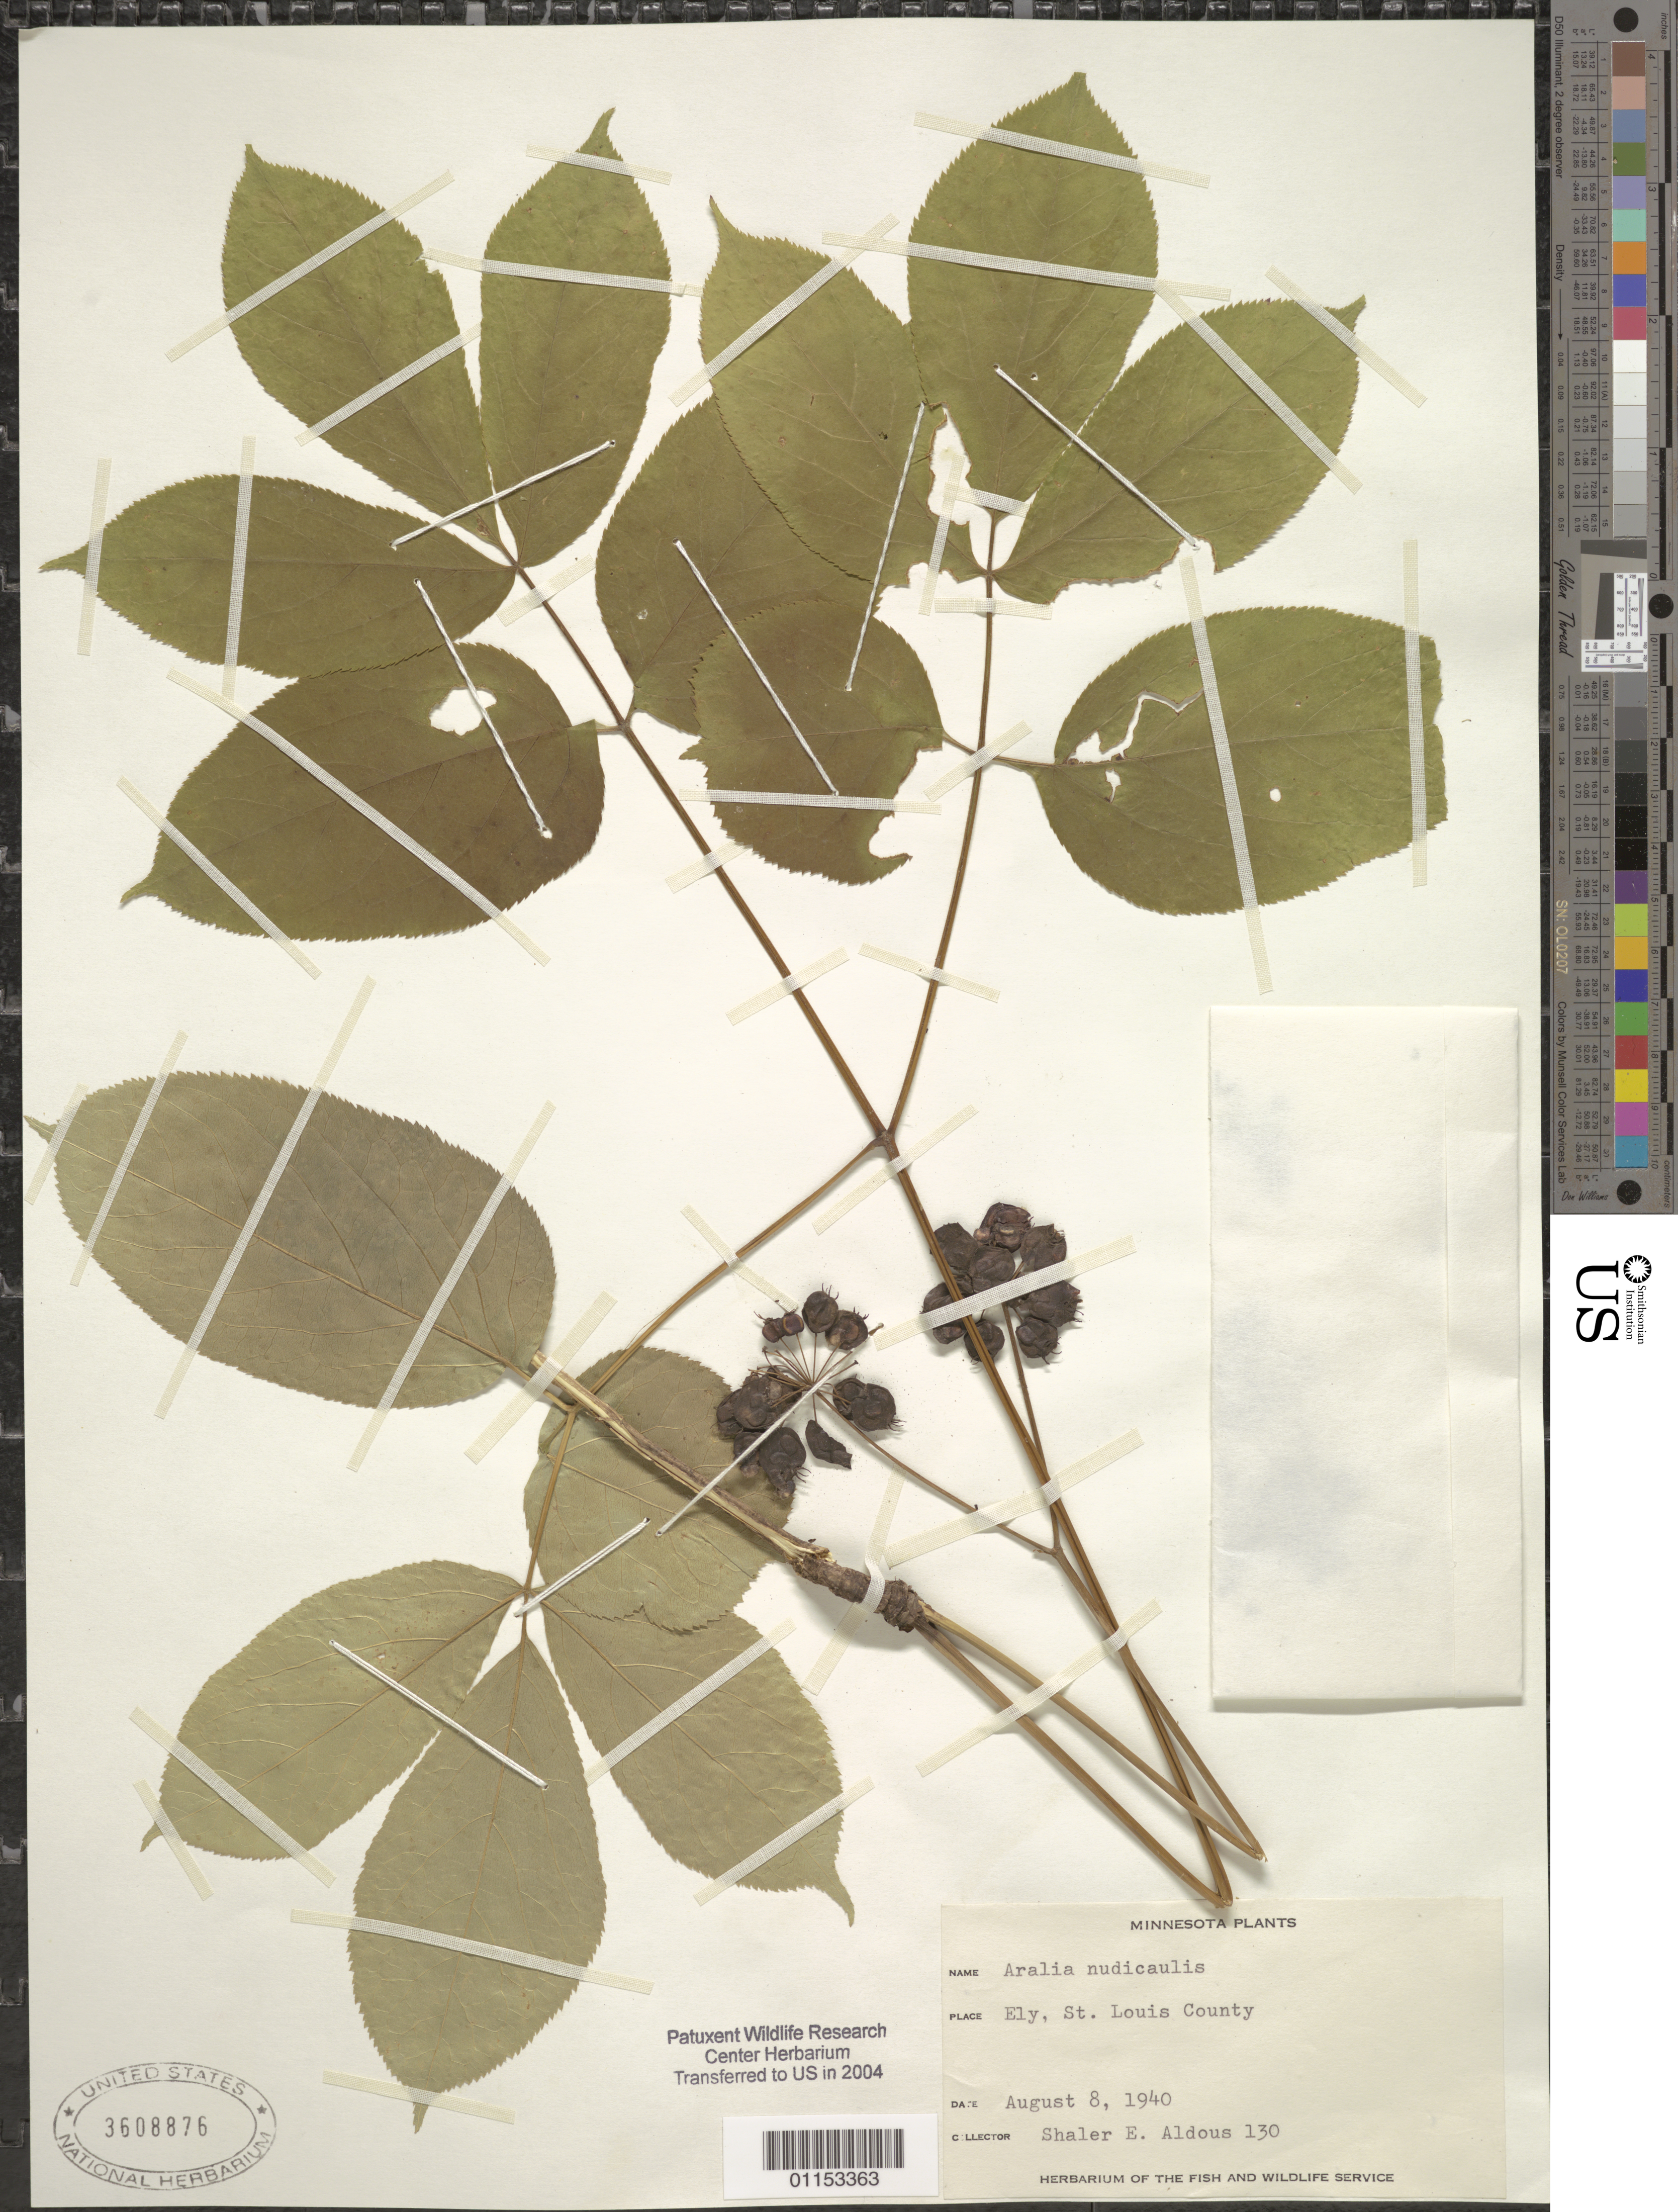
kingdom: Plantae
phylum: Tracheophyta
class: Magnoliopsida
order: Apiales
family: Araliaceae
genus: Aralia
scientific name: Aralia nudicaulis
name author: L.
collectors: S. Aldous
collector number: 130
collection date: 1940-08-08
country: United States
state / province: Minnesota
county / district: St. Louis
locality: Ely.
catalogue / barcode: US 3608876